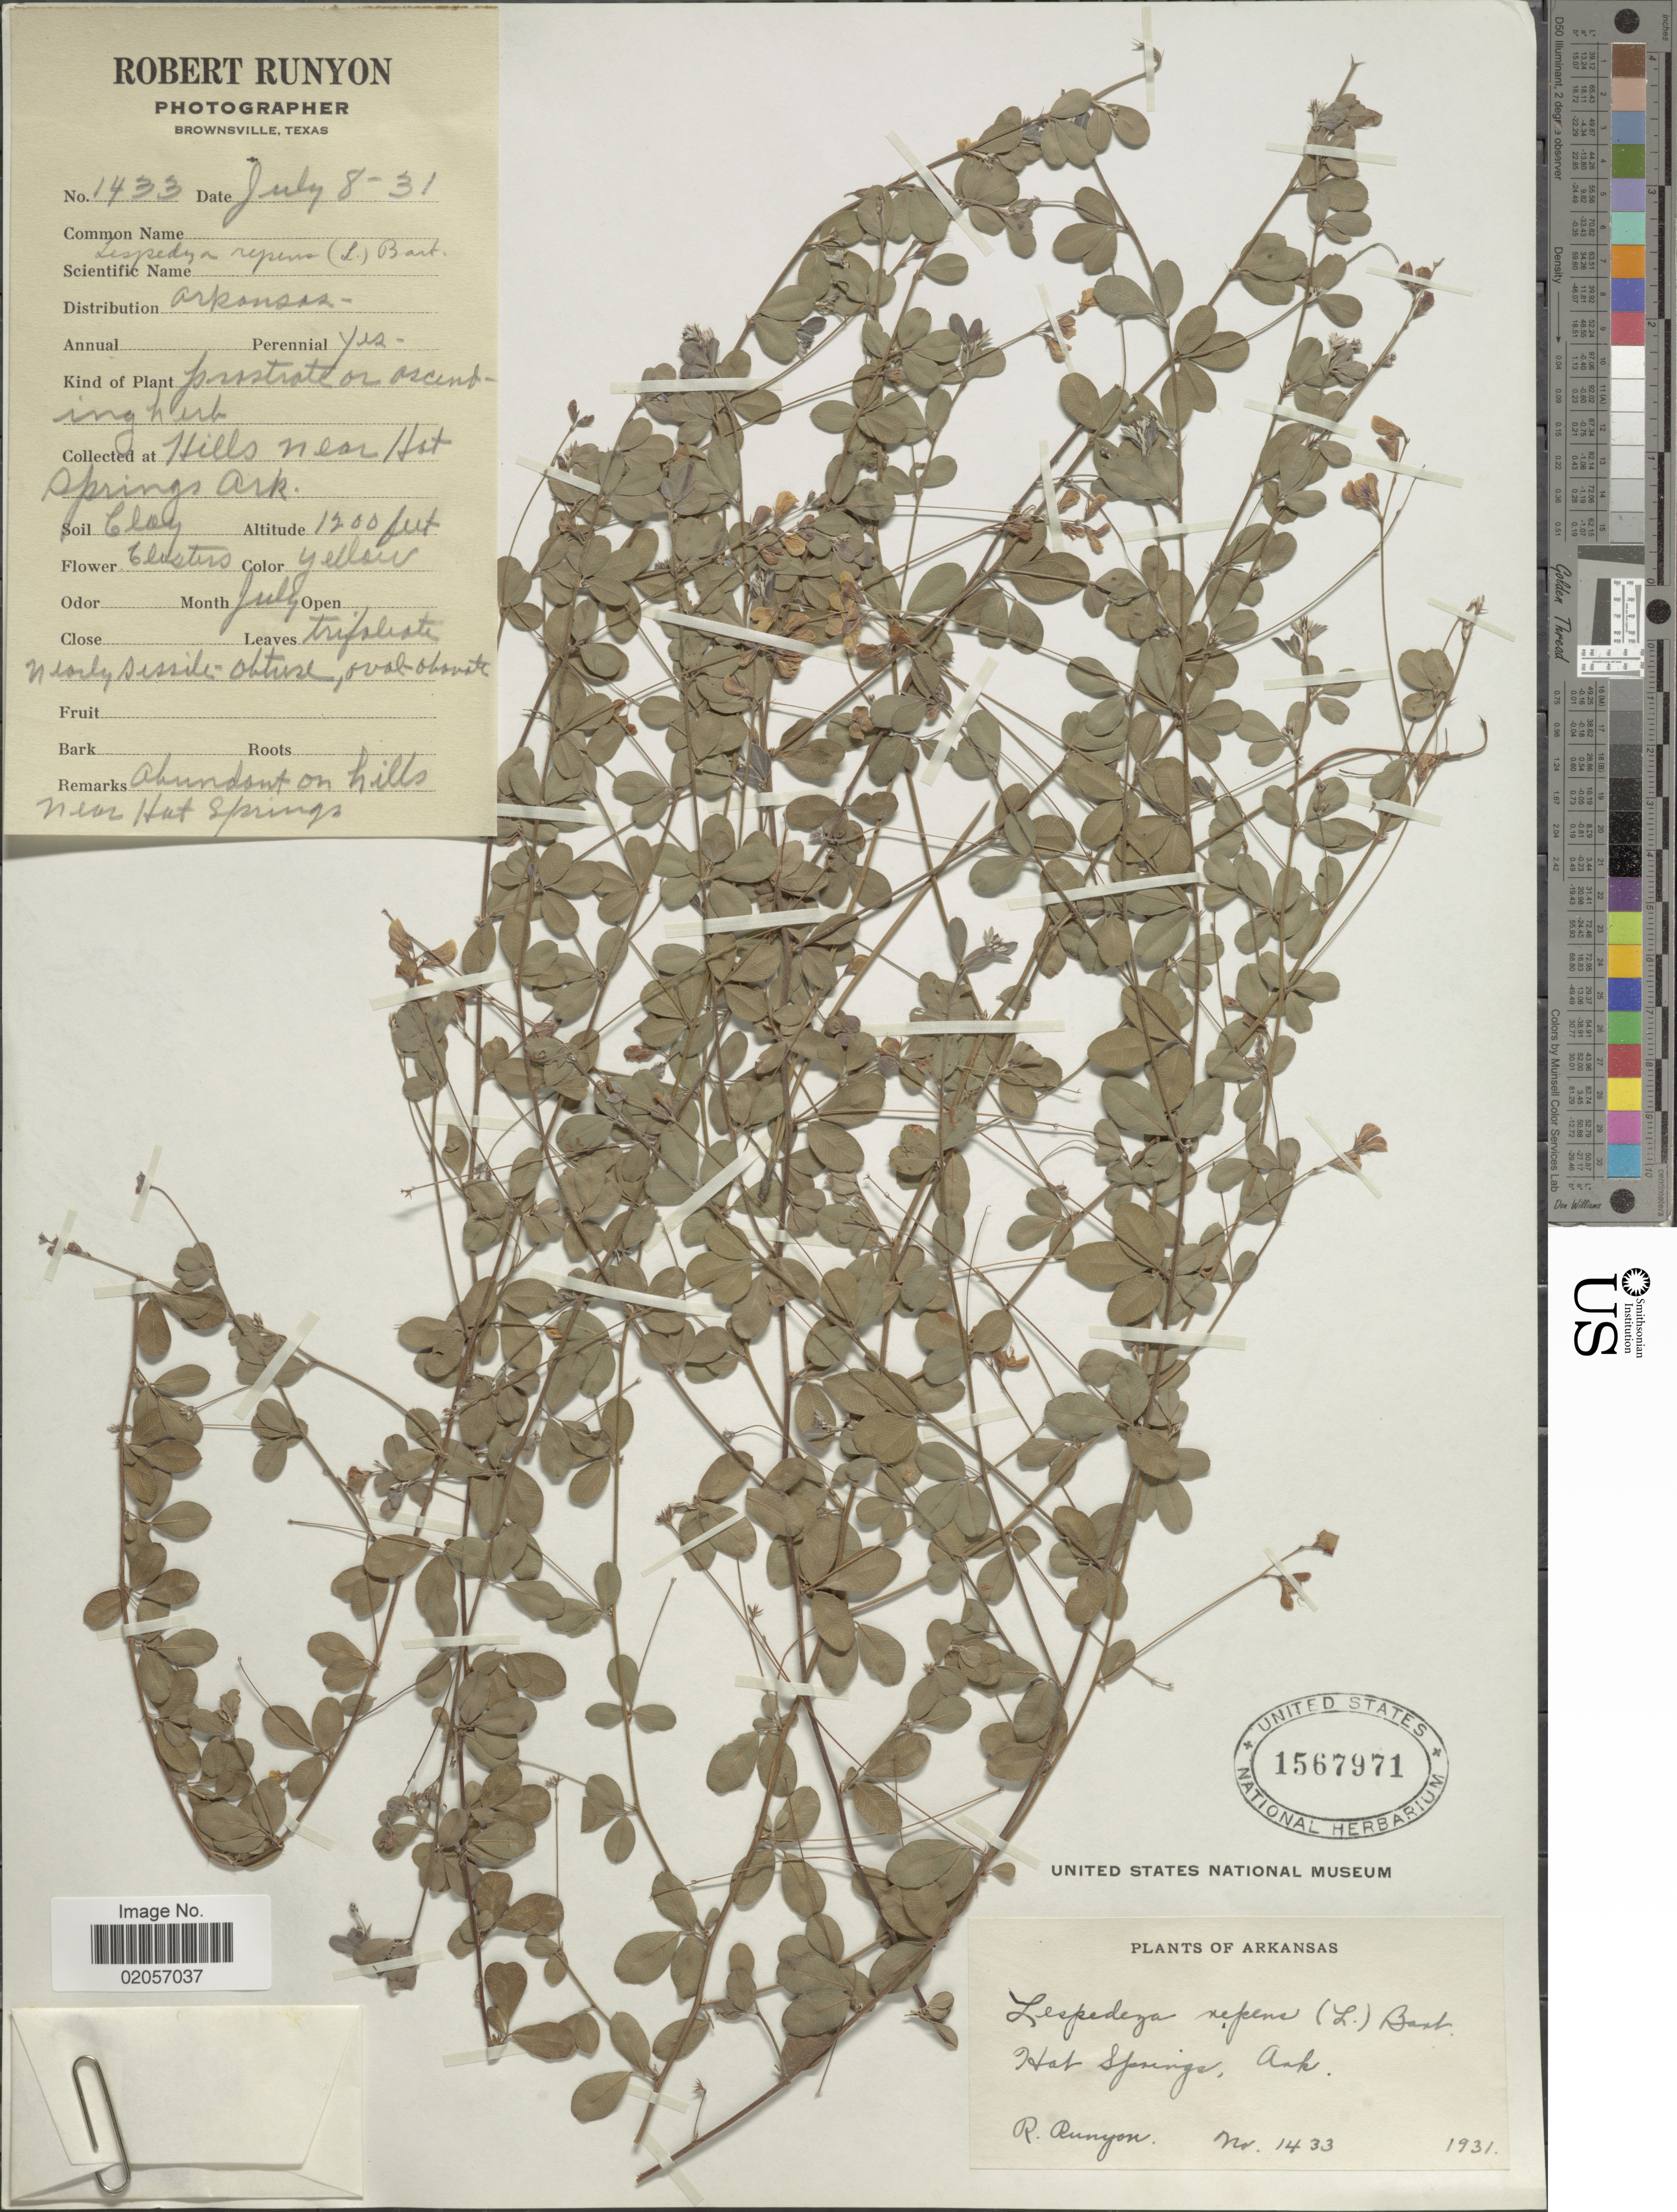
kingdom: Plantae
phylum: Tracheophyta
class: Magnoliopsida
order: Fabales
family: Fabaceae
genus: Lespedeza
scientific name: Lespedeza repens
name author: (L.) W.P.C. Barton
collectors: R. Runyon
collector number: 1433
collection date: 1931-07-08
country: United States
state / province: Arkansas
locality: Hills near Hot Springs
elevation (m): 366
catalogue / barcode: US 1567971